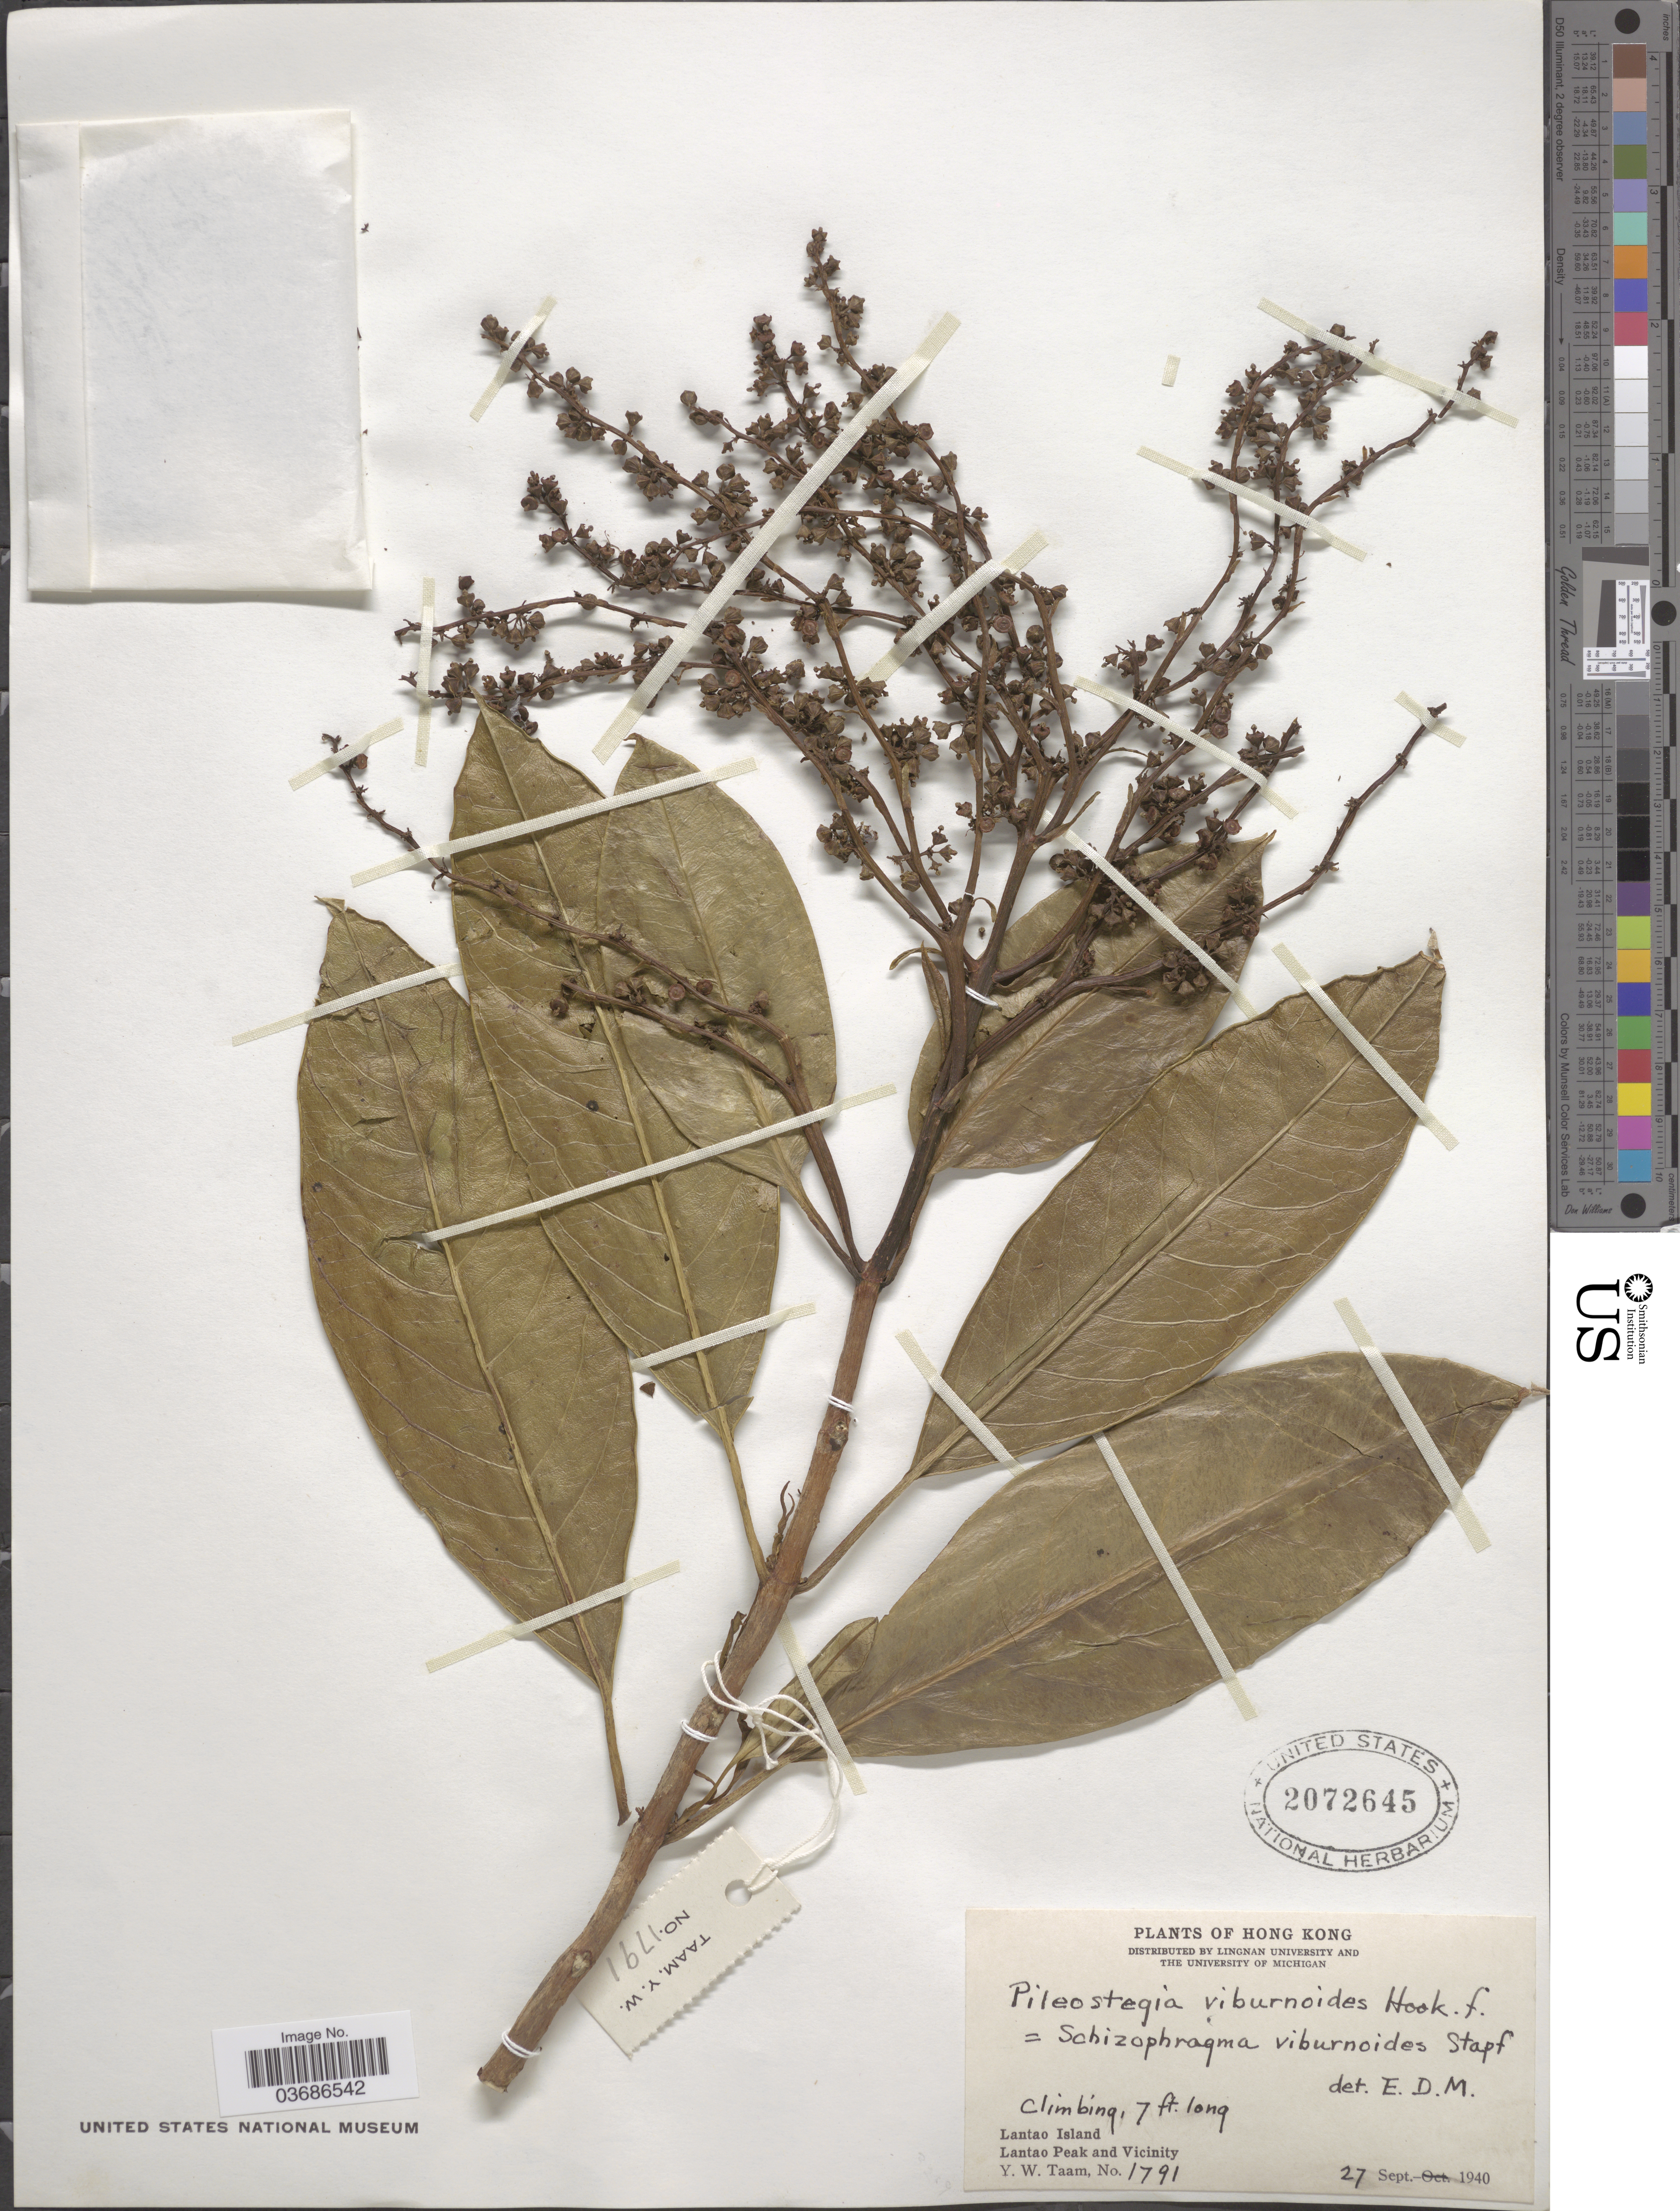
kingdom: Plantae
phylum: Tracheophyta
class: Magnoliopsida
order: Cornales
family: Hydrangeaceae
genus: Hydrangea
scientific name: Hydrangea viburnoides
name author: (Hook. f. & Thomson) Y. De Smet & Granados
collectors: Y. W. Taam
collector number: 1791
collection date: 1940-09-27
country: China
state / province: Hong Kong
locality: Lantao Island. Lantao Peak and Vicinity.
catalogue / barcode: US 2072645